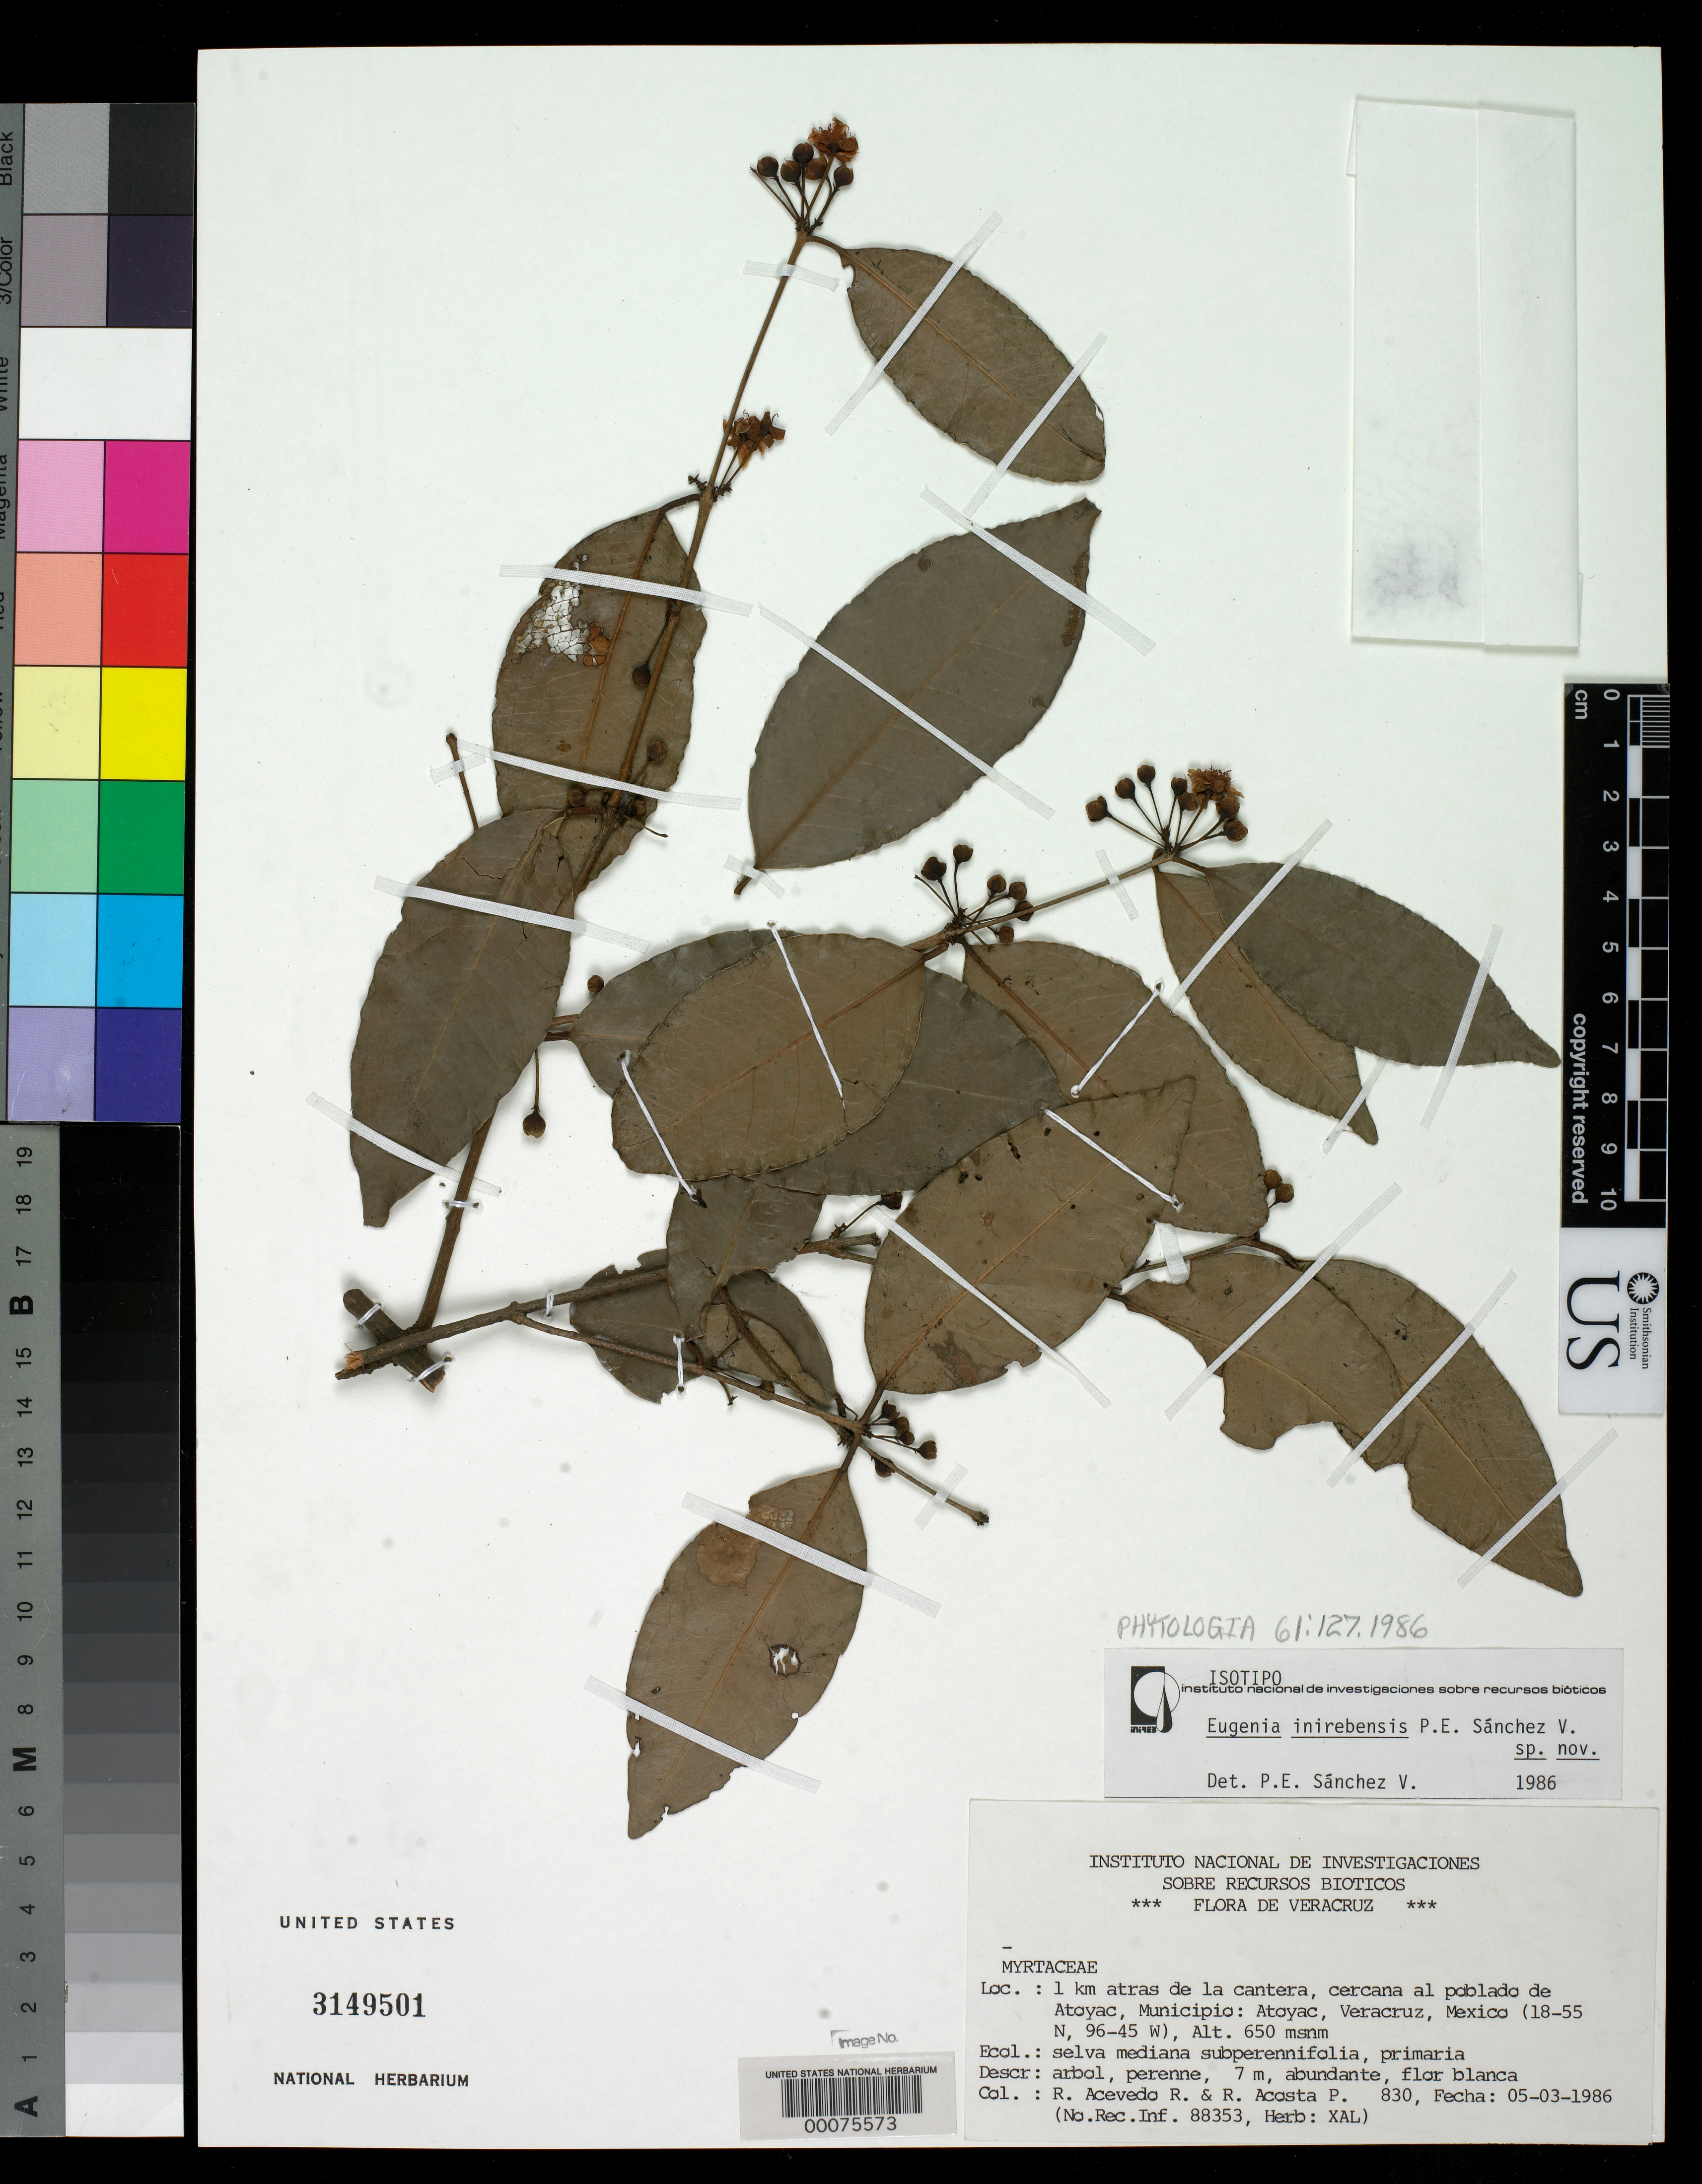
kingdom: Plantae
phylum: Tracheophyta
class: Magnoliopsida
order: Myrtales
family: Myrtaceae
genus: Eugenia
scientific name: Eugenia inirebensis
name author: P.E. Sánchez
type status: Isotype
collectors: R. Acevedo R. & R. Acosta P.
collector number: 830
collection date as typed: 05 Mar 1986 or 03 May 1986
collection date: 1986-03-05 or 1986-05-03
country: Mexico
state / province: Veracruz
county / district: Atoyac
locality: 1 km past quarry, near town of Atoyac.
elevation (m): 650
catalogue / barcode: US 3149501